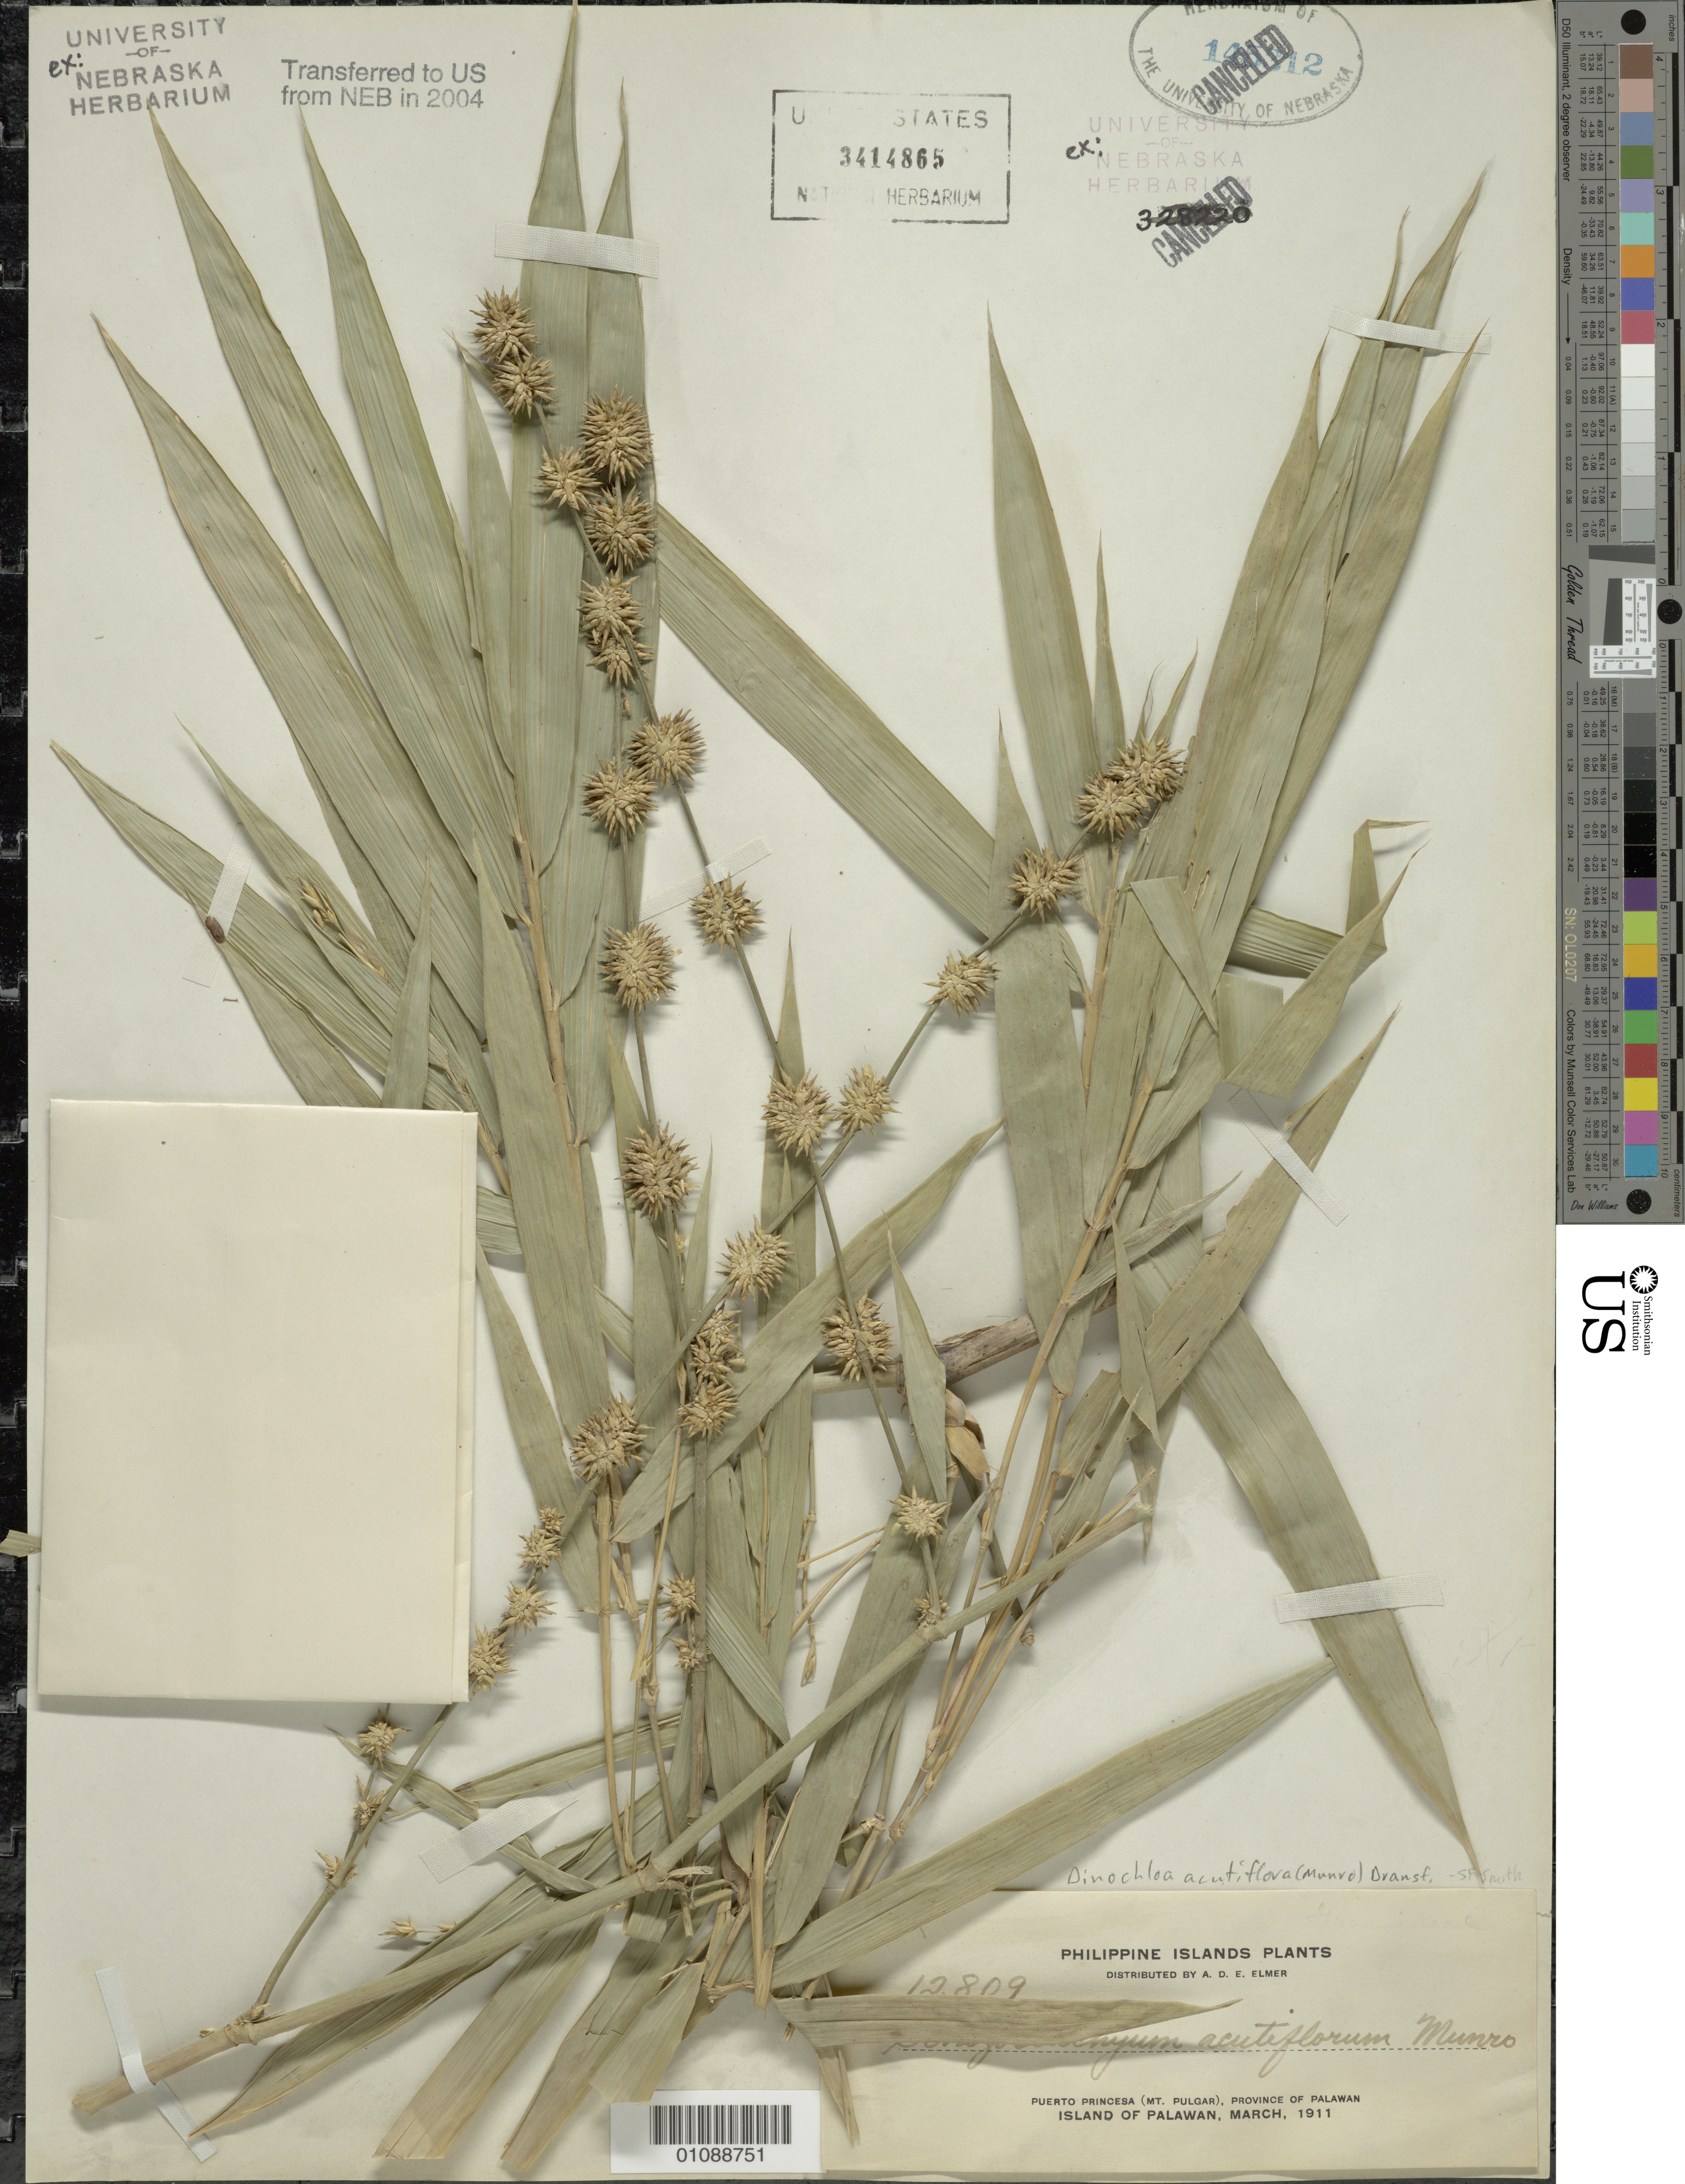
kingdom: Plantae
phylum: Tracheophyta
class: Liliopsida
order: Poales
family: Poaceae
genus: Dinochloa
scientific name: Dinochloa acutiflora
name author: (Munro) Soenarko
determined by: Smith, Stephen F., (US), NMNH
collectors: A. D. E. Elmer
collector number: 12809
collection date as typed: Mar 1911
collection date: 1911-03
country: Philippines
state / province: Mimaropa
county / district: Palawan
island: Palawan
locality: Mt. Pulgar, Puerto Princesa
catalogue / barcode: US 3414865